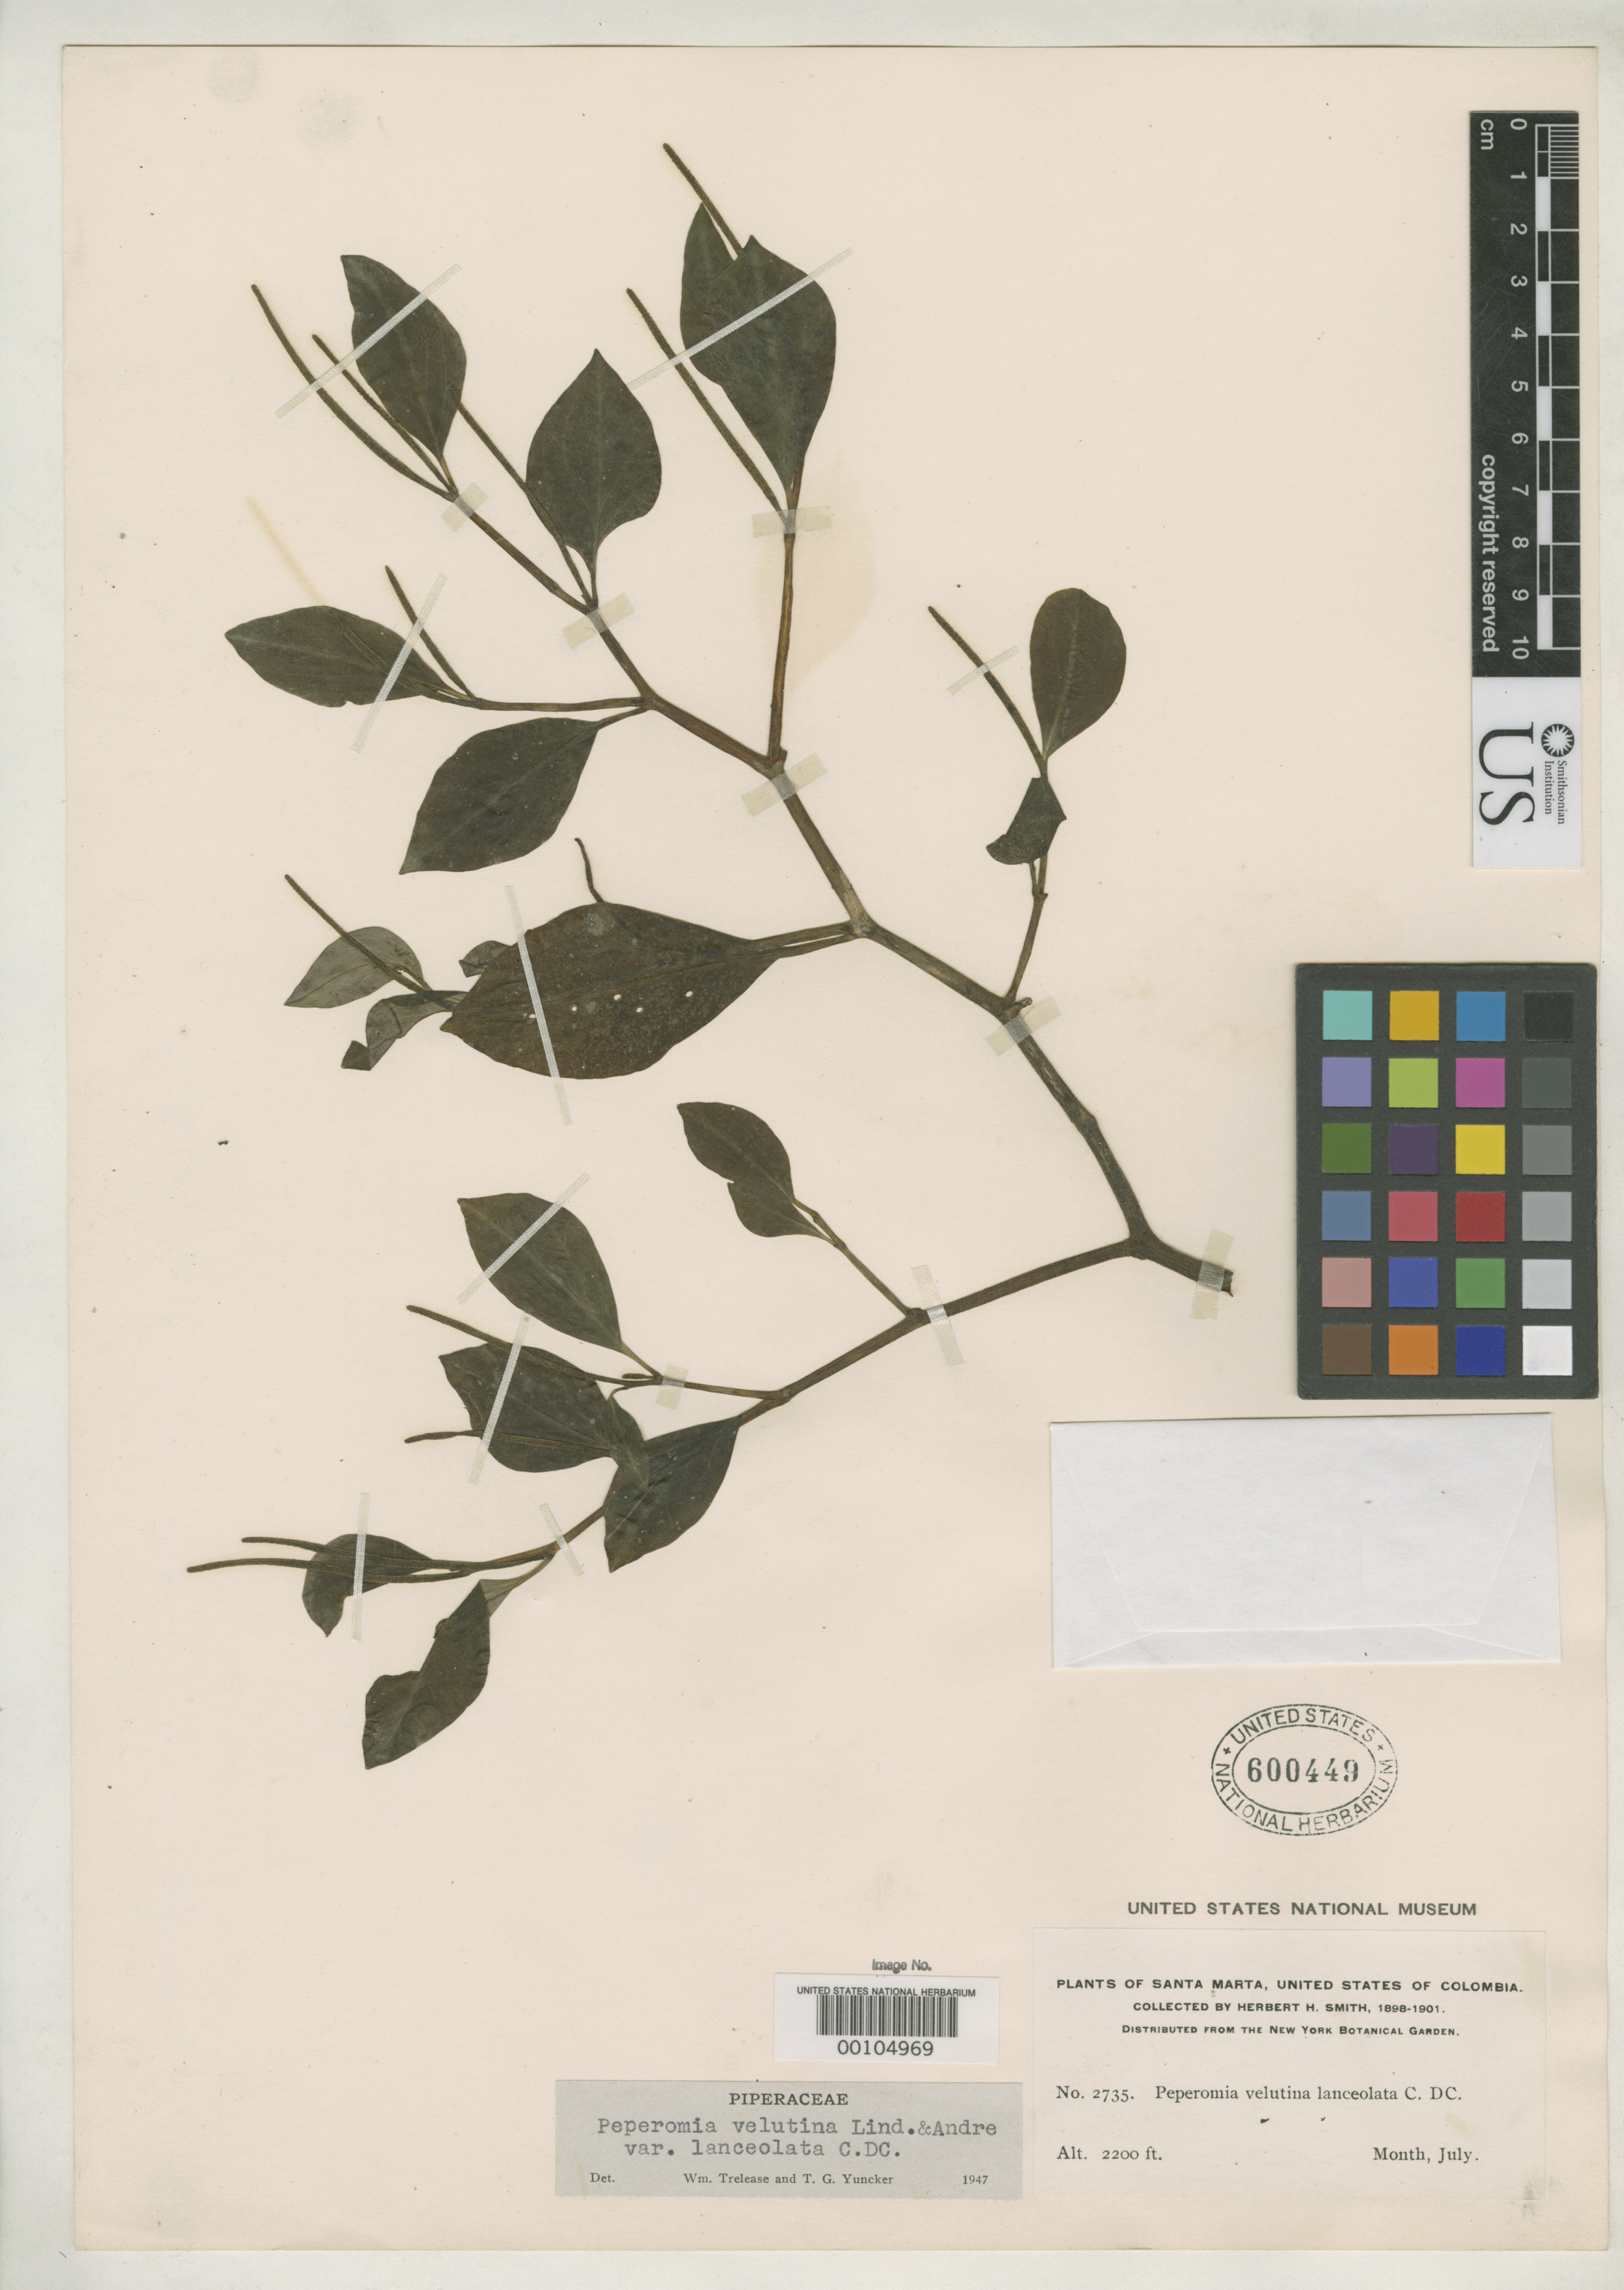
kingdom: Plantae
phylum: Tracheophyta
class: Magnoliopsida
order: Piperales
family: Piperaceae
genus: Peperomia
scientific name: Peperomia velutina var. lanceolata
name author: C. DC.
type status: Isotype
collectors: Herbert H. Smith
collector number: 2735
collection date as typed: Jul 1898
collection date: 1898-07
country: Colombia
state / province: Magdalena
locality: Santa Marta.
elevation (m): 671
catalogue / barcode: US 600449